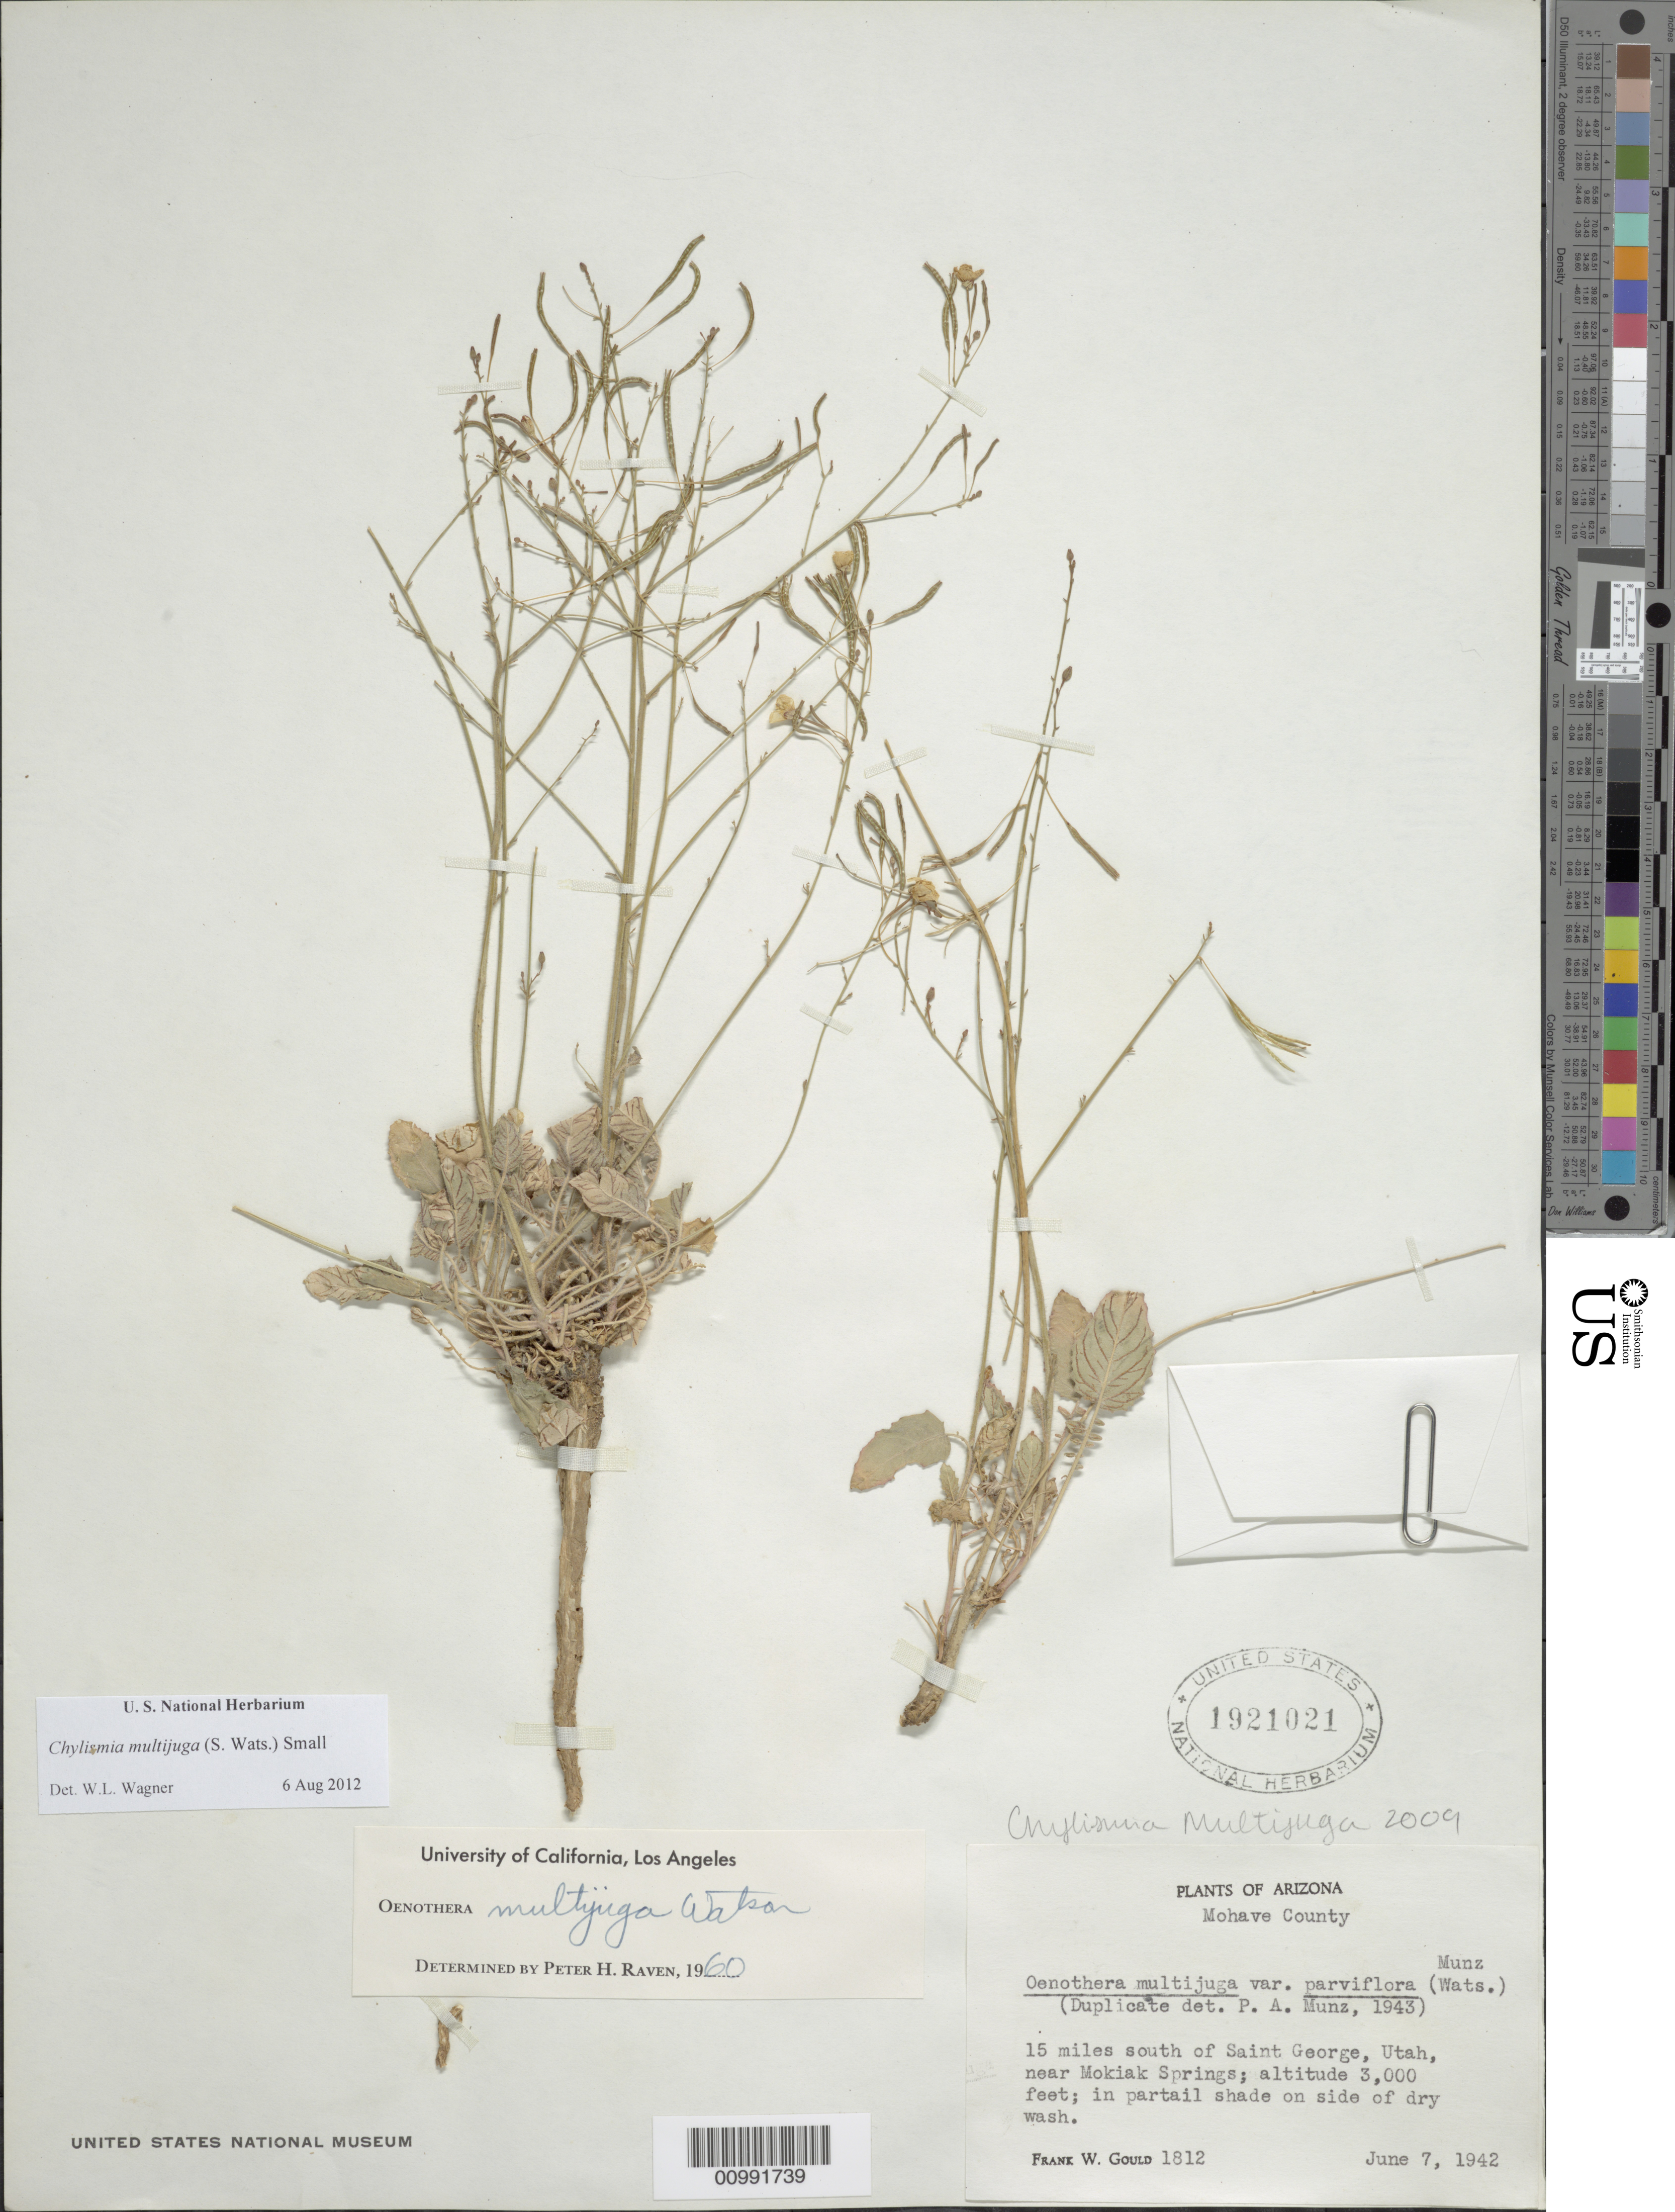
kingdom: Plantae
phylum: Tracheophyta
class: Magnoliopsida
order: Myrtales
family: Onagraceae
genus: Chylismia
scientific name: Chylismia multijuga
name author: (S. Watson) Small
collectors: F. W. Gould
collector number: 1812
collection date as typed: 07 Jun 1942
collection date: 1942-06-07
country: United States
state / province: Arizona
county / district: Mohave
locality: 15 miles S of Saint George, Utah. Near Mokiak Springs. Partial shade on side of dry wash.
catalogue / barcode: US 1921021